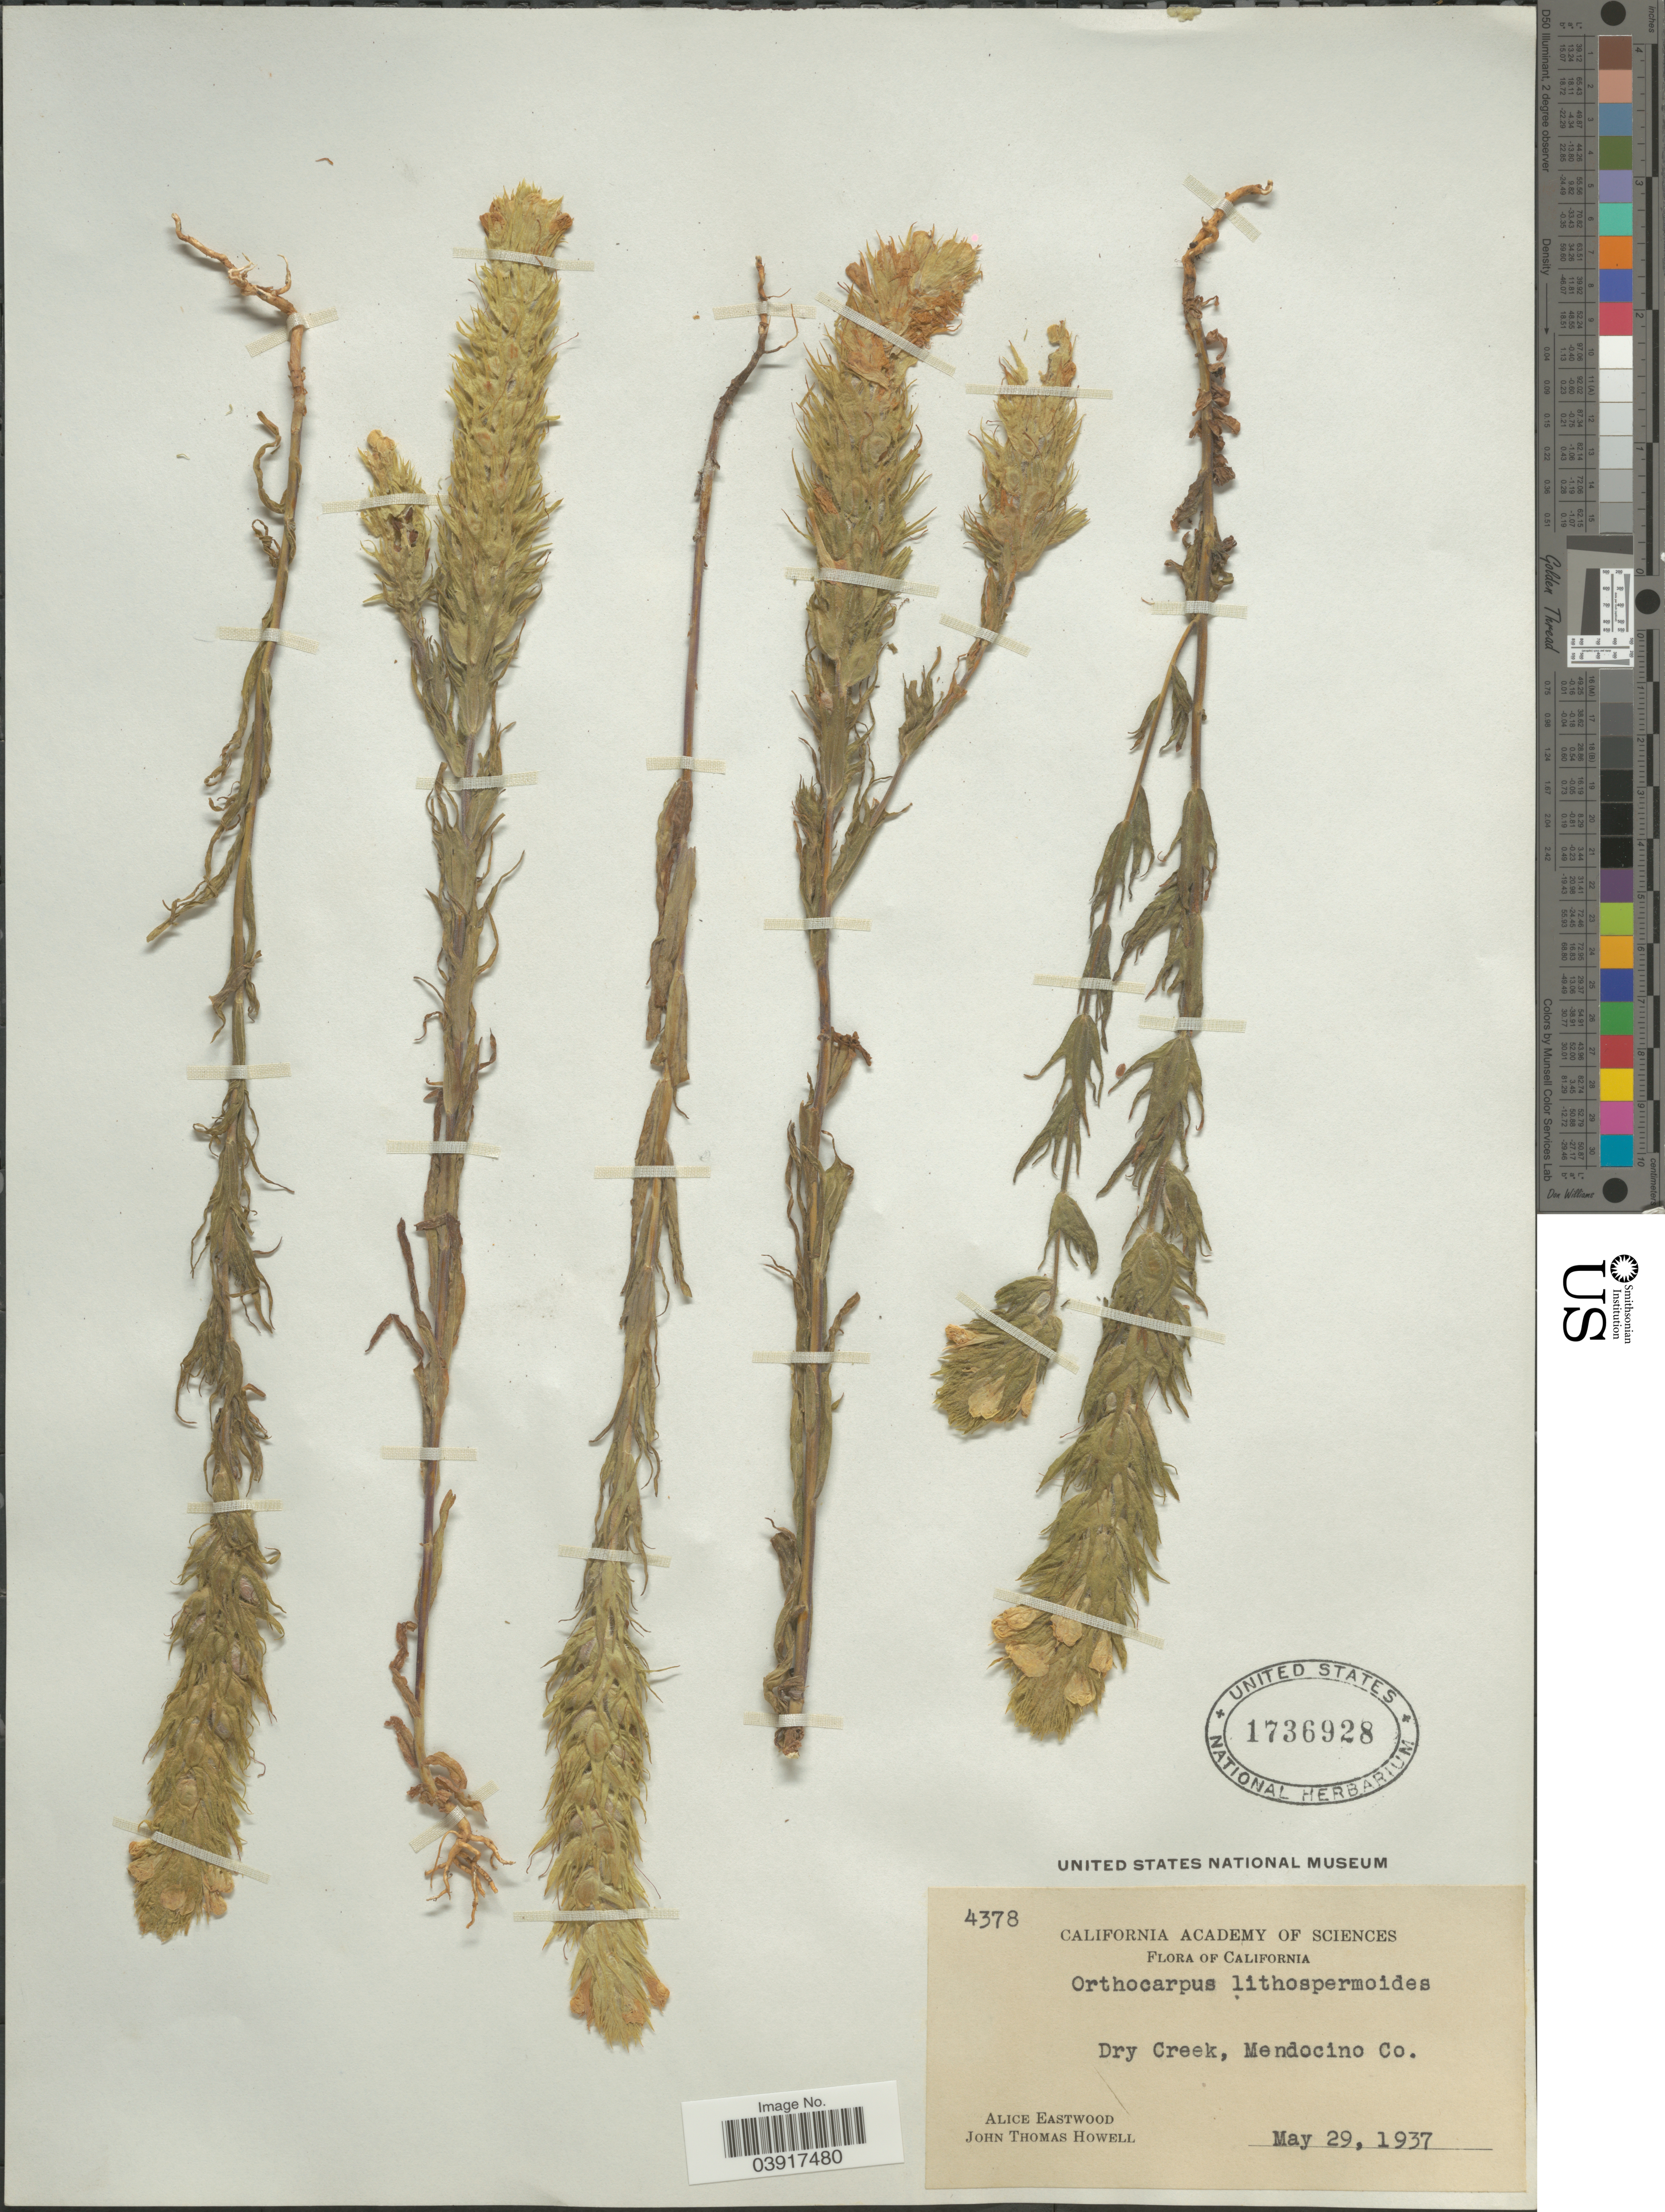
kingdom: Plantae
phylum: Tracheophyta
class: Magnoliopsida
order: Lamiales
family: Orobanchaceae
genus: Orthocarpus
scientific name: Orthocarpus lithospermoides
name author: Benth.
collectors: A. Eastwood & J. T. Howell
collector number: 4378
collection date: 1937-05-29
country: United States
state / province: California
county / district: Mendocino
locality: Dry Creek, Mendocino Co.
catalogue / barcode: US 1736928